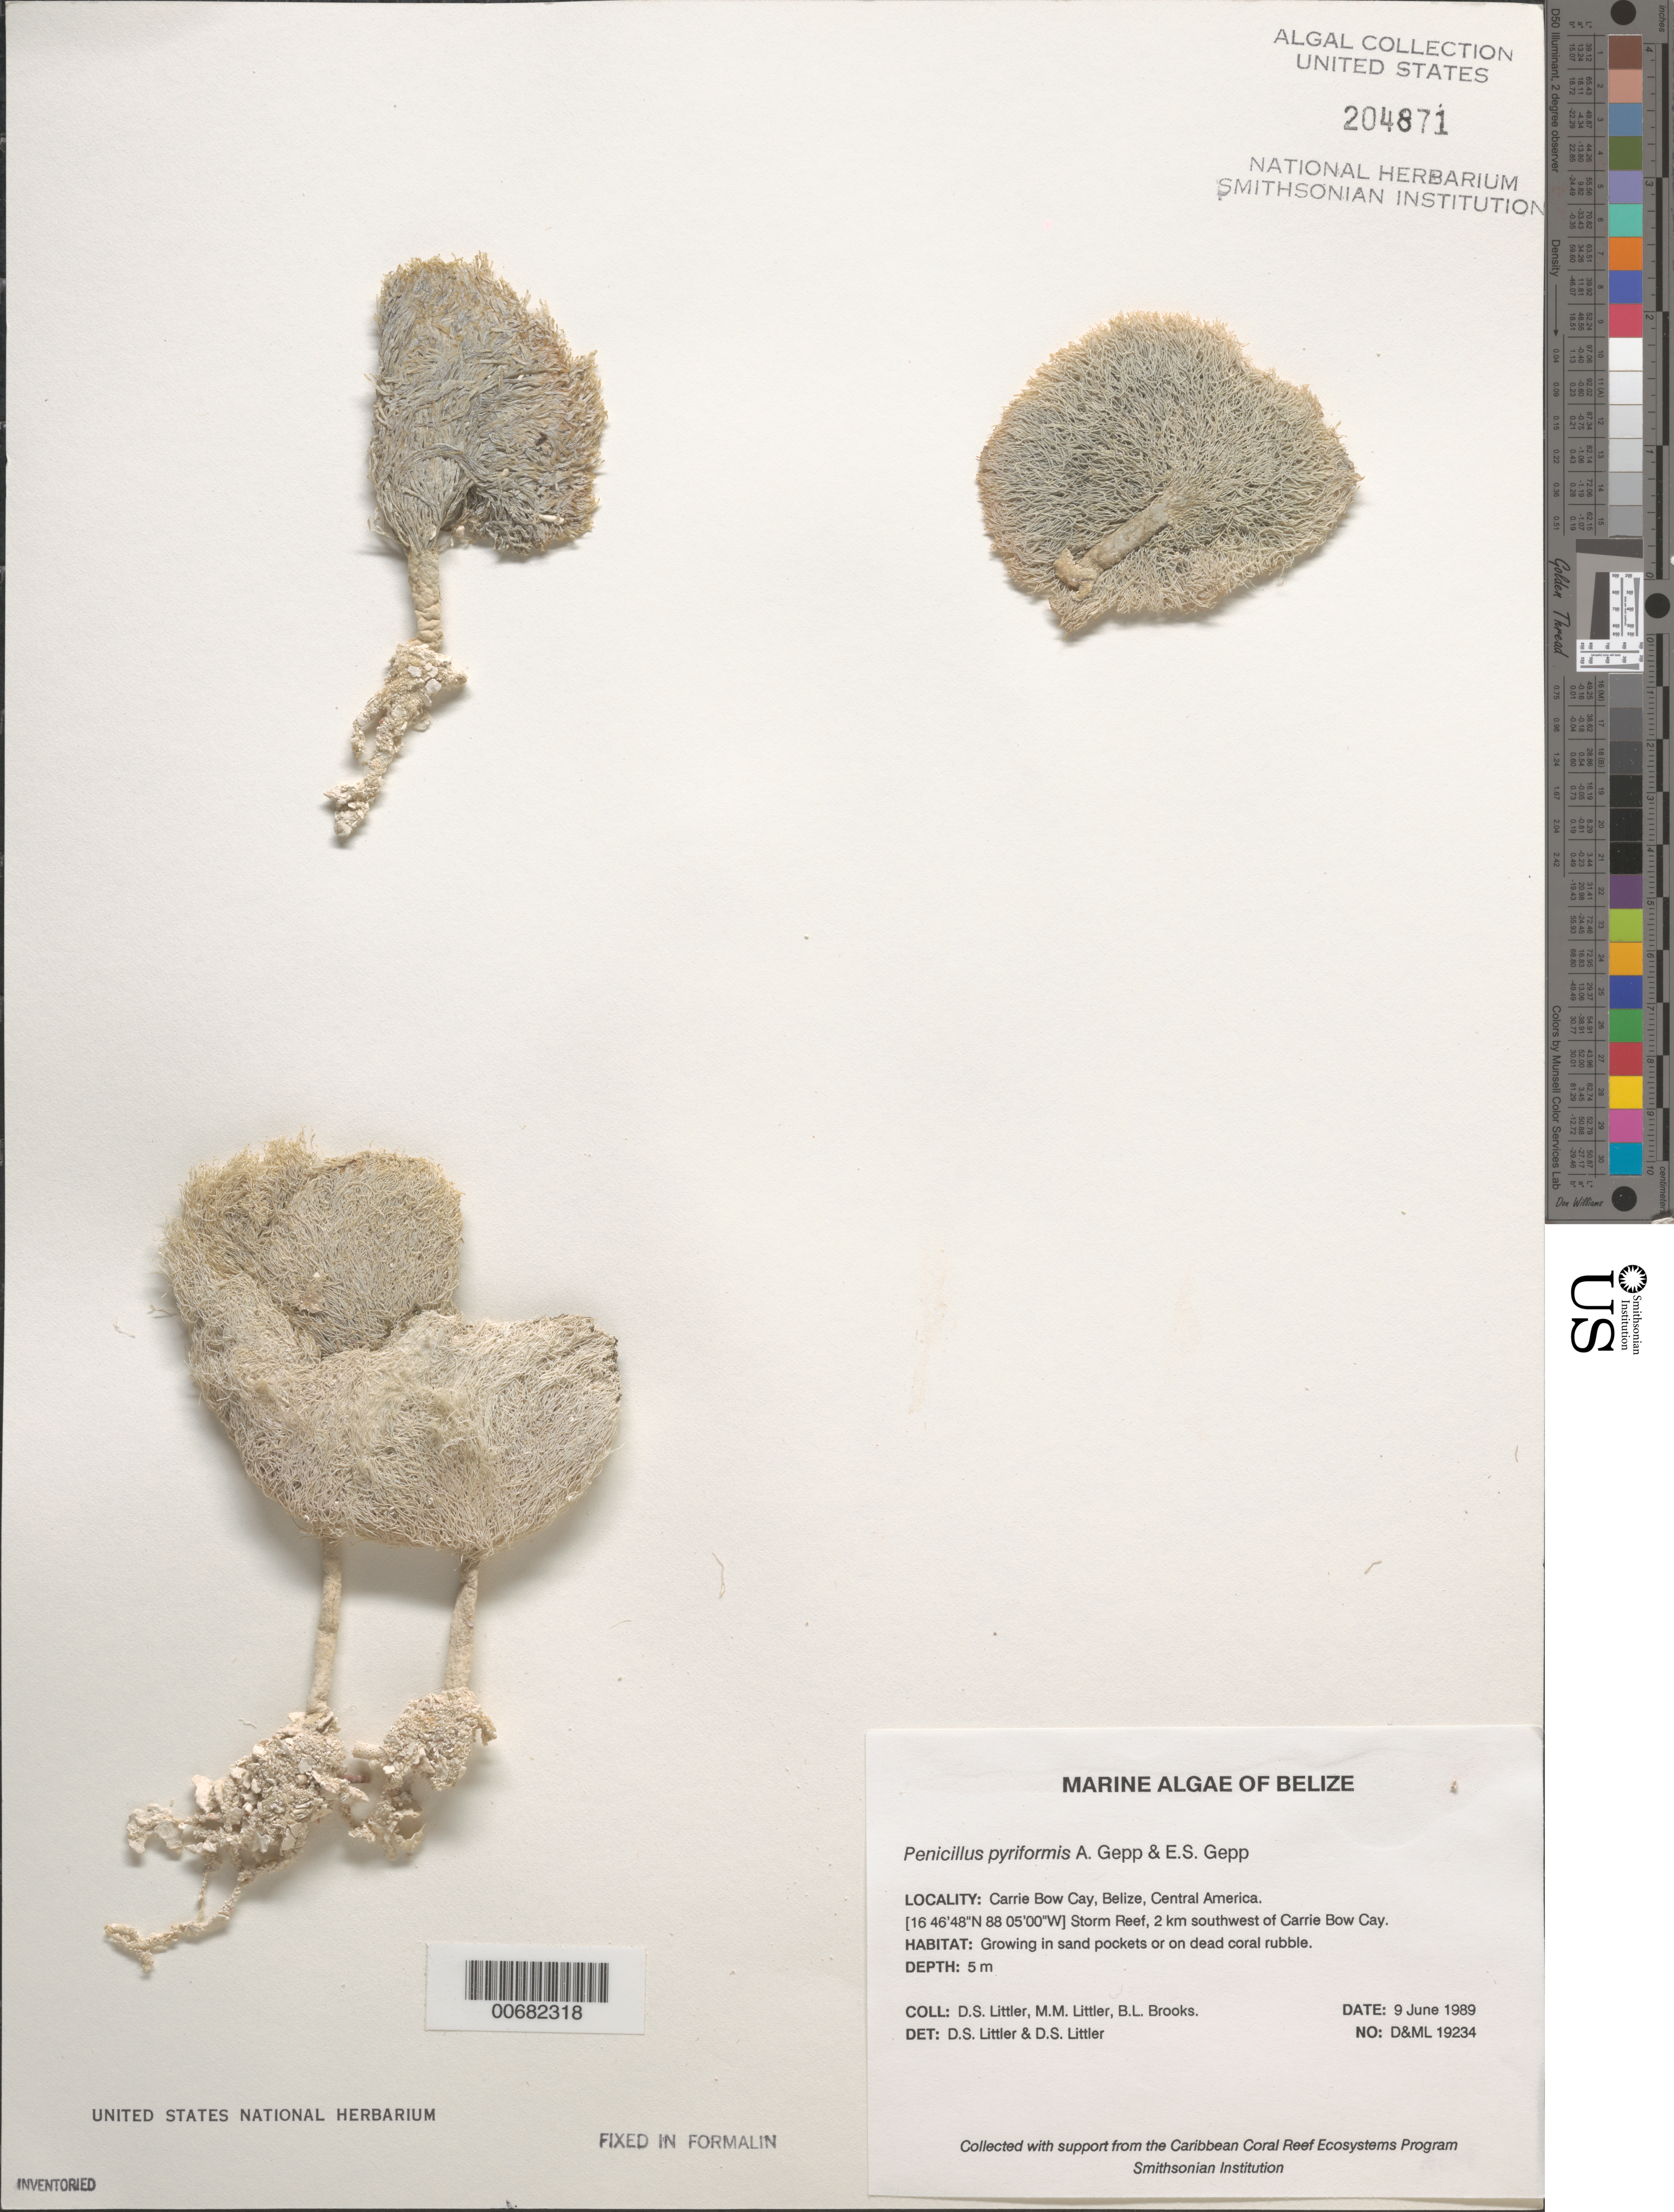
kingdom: Plantae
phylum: Chlorophyta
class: Ulvophyceae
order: Bryopsidales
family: Udoteaceae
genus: Penicillus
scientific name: Penicillus pyriformis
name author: A. Gepp & E. Gepp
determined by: Littler, D. S.; Littler, M. M.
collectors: D. S. Littler, M. M. Littler & B. Brooks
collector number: D&ML 19234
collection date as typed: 09 Jun 1989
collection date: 1989-06-09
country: Belize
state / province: Stann Creek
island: Carrie Bow Cay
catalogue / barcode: US 204871